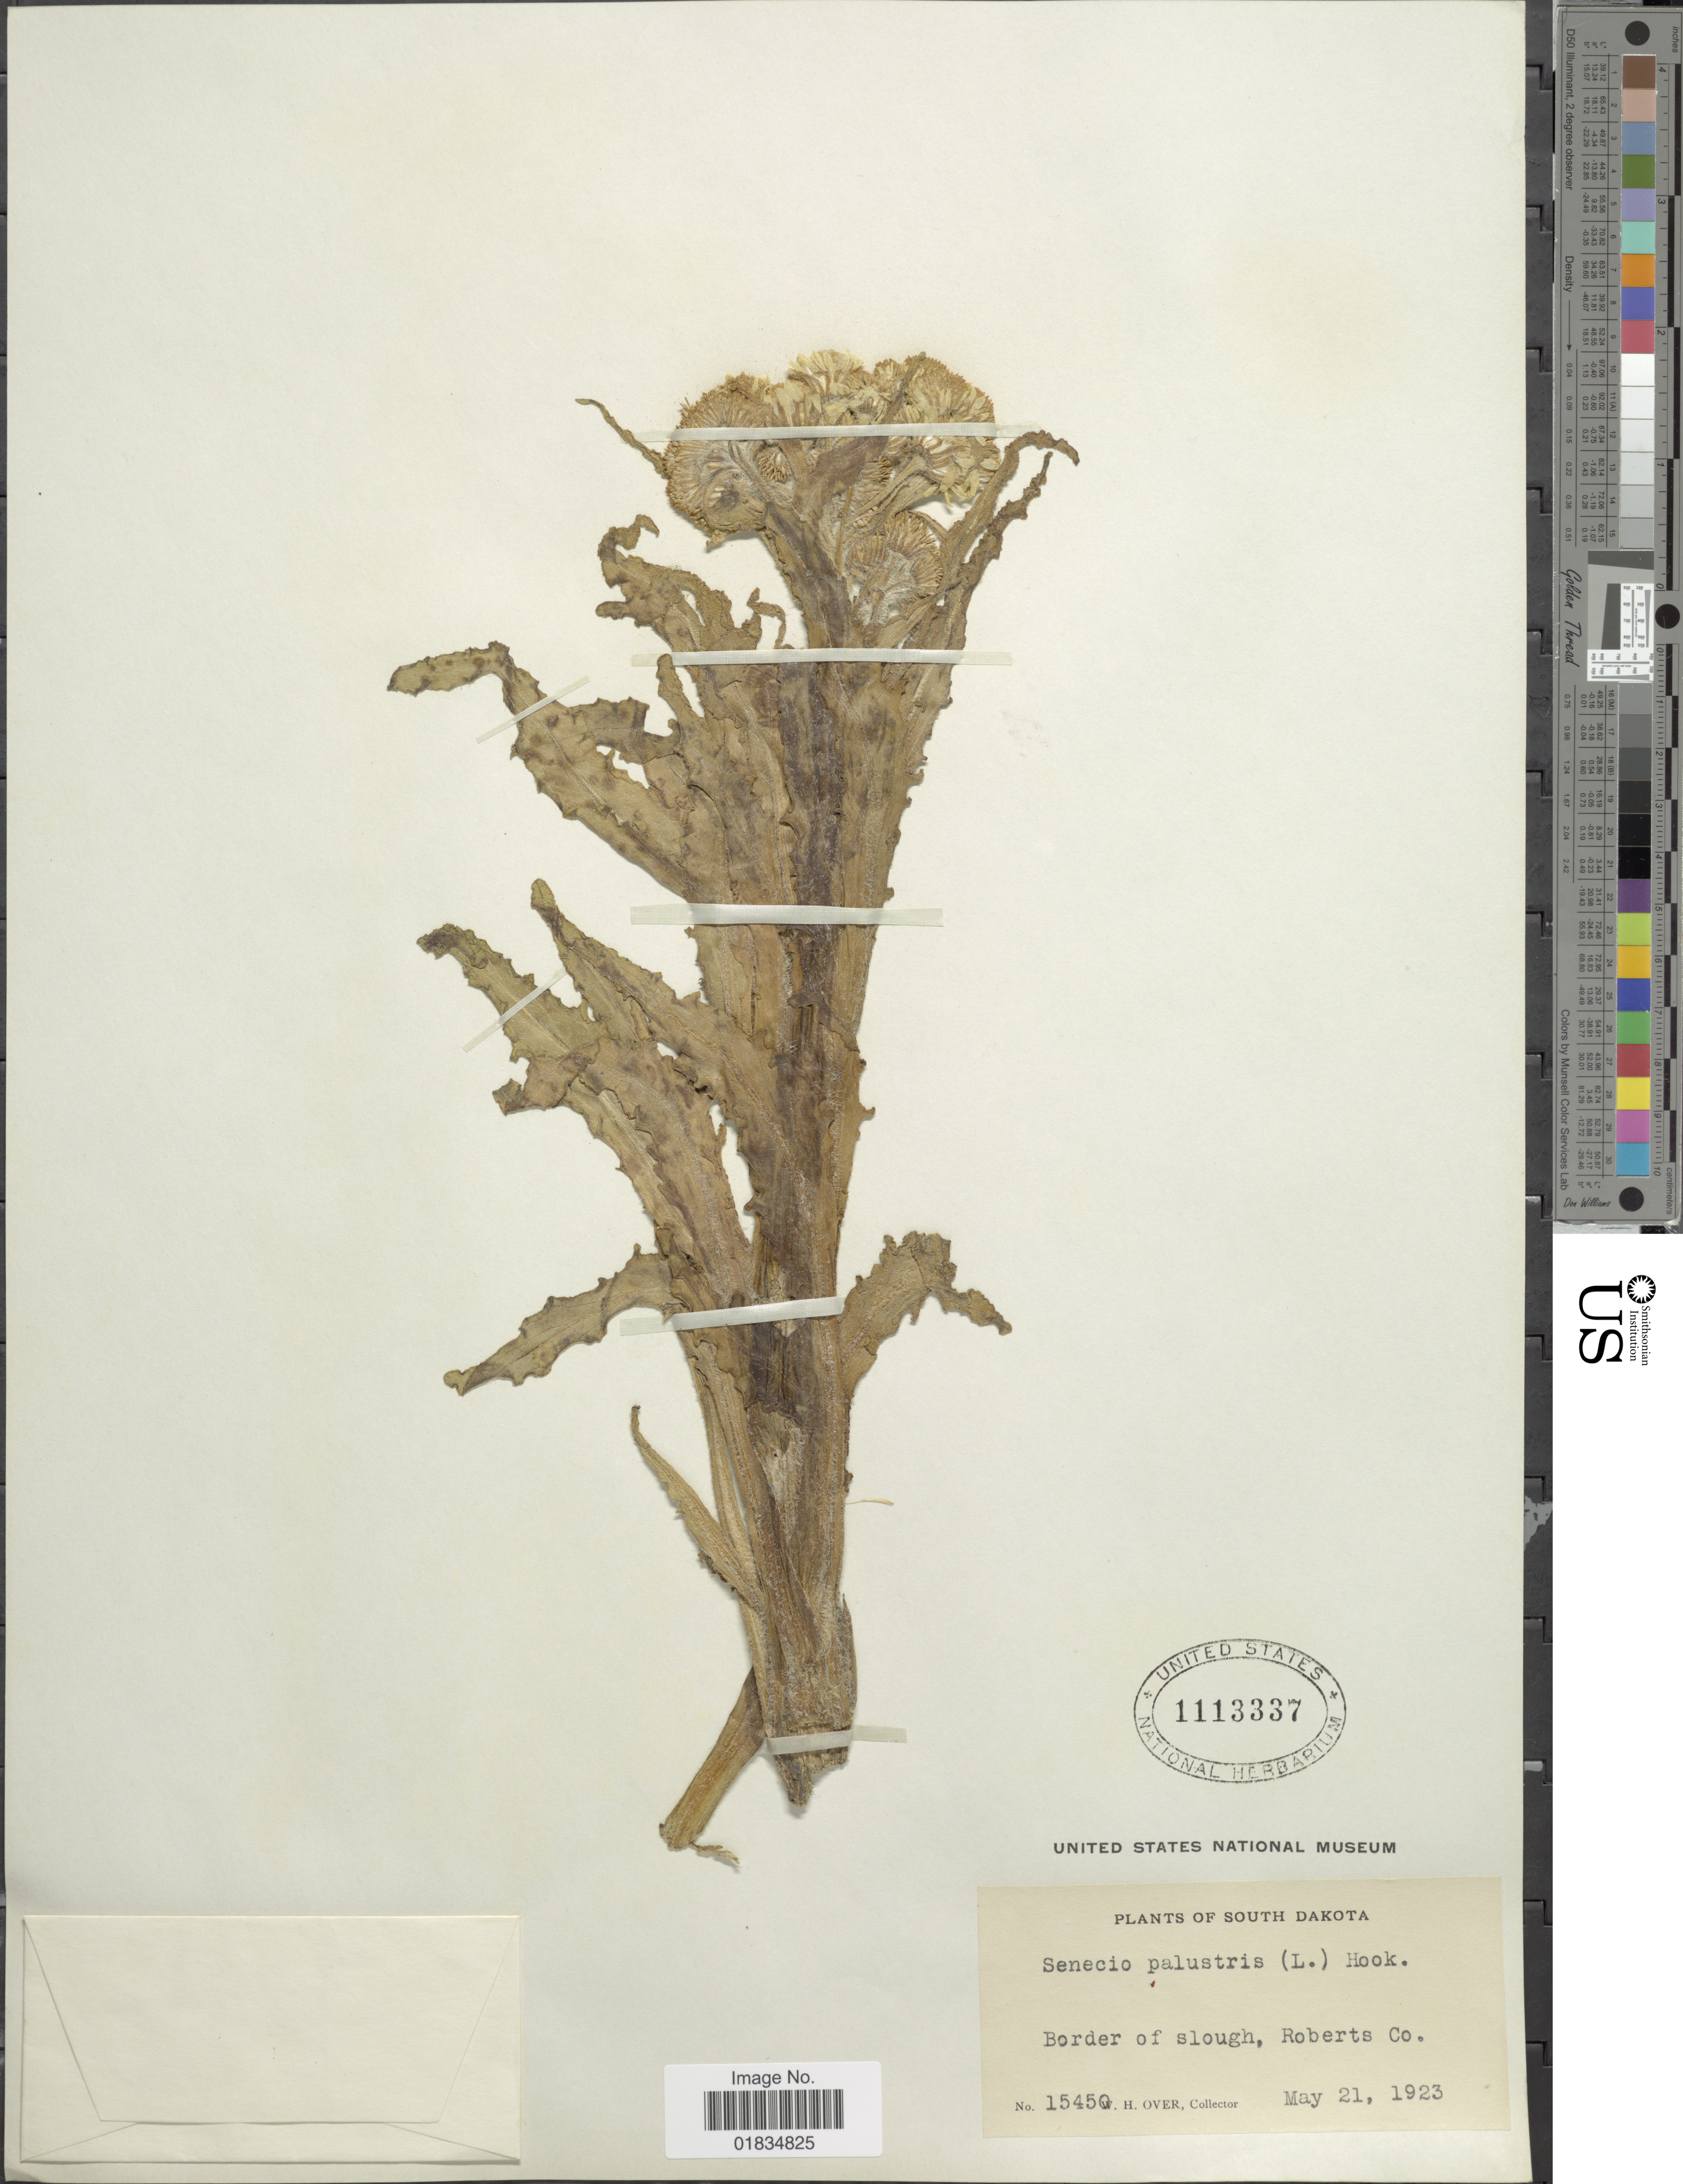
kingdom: Plantae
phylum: Tracheophyta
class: Magnoliopsida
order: Asterales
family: Asteraceae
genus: Tephroseris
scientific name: Tephroseris palustris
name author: (L.) Rchb.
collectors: W. Over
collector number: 15450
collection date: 1923-05-21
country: United States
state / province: South Dakota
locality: Border of Slough, Roberts Co.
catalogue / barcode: US 1113337